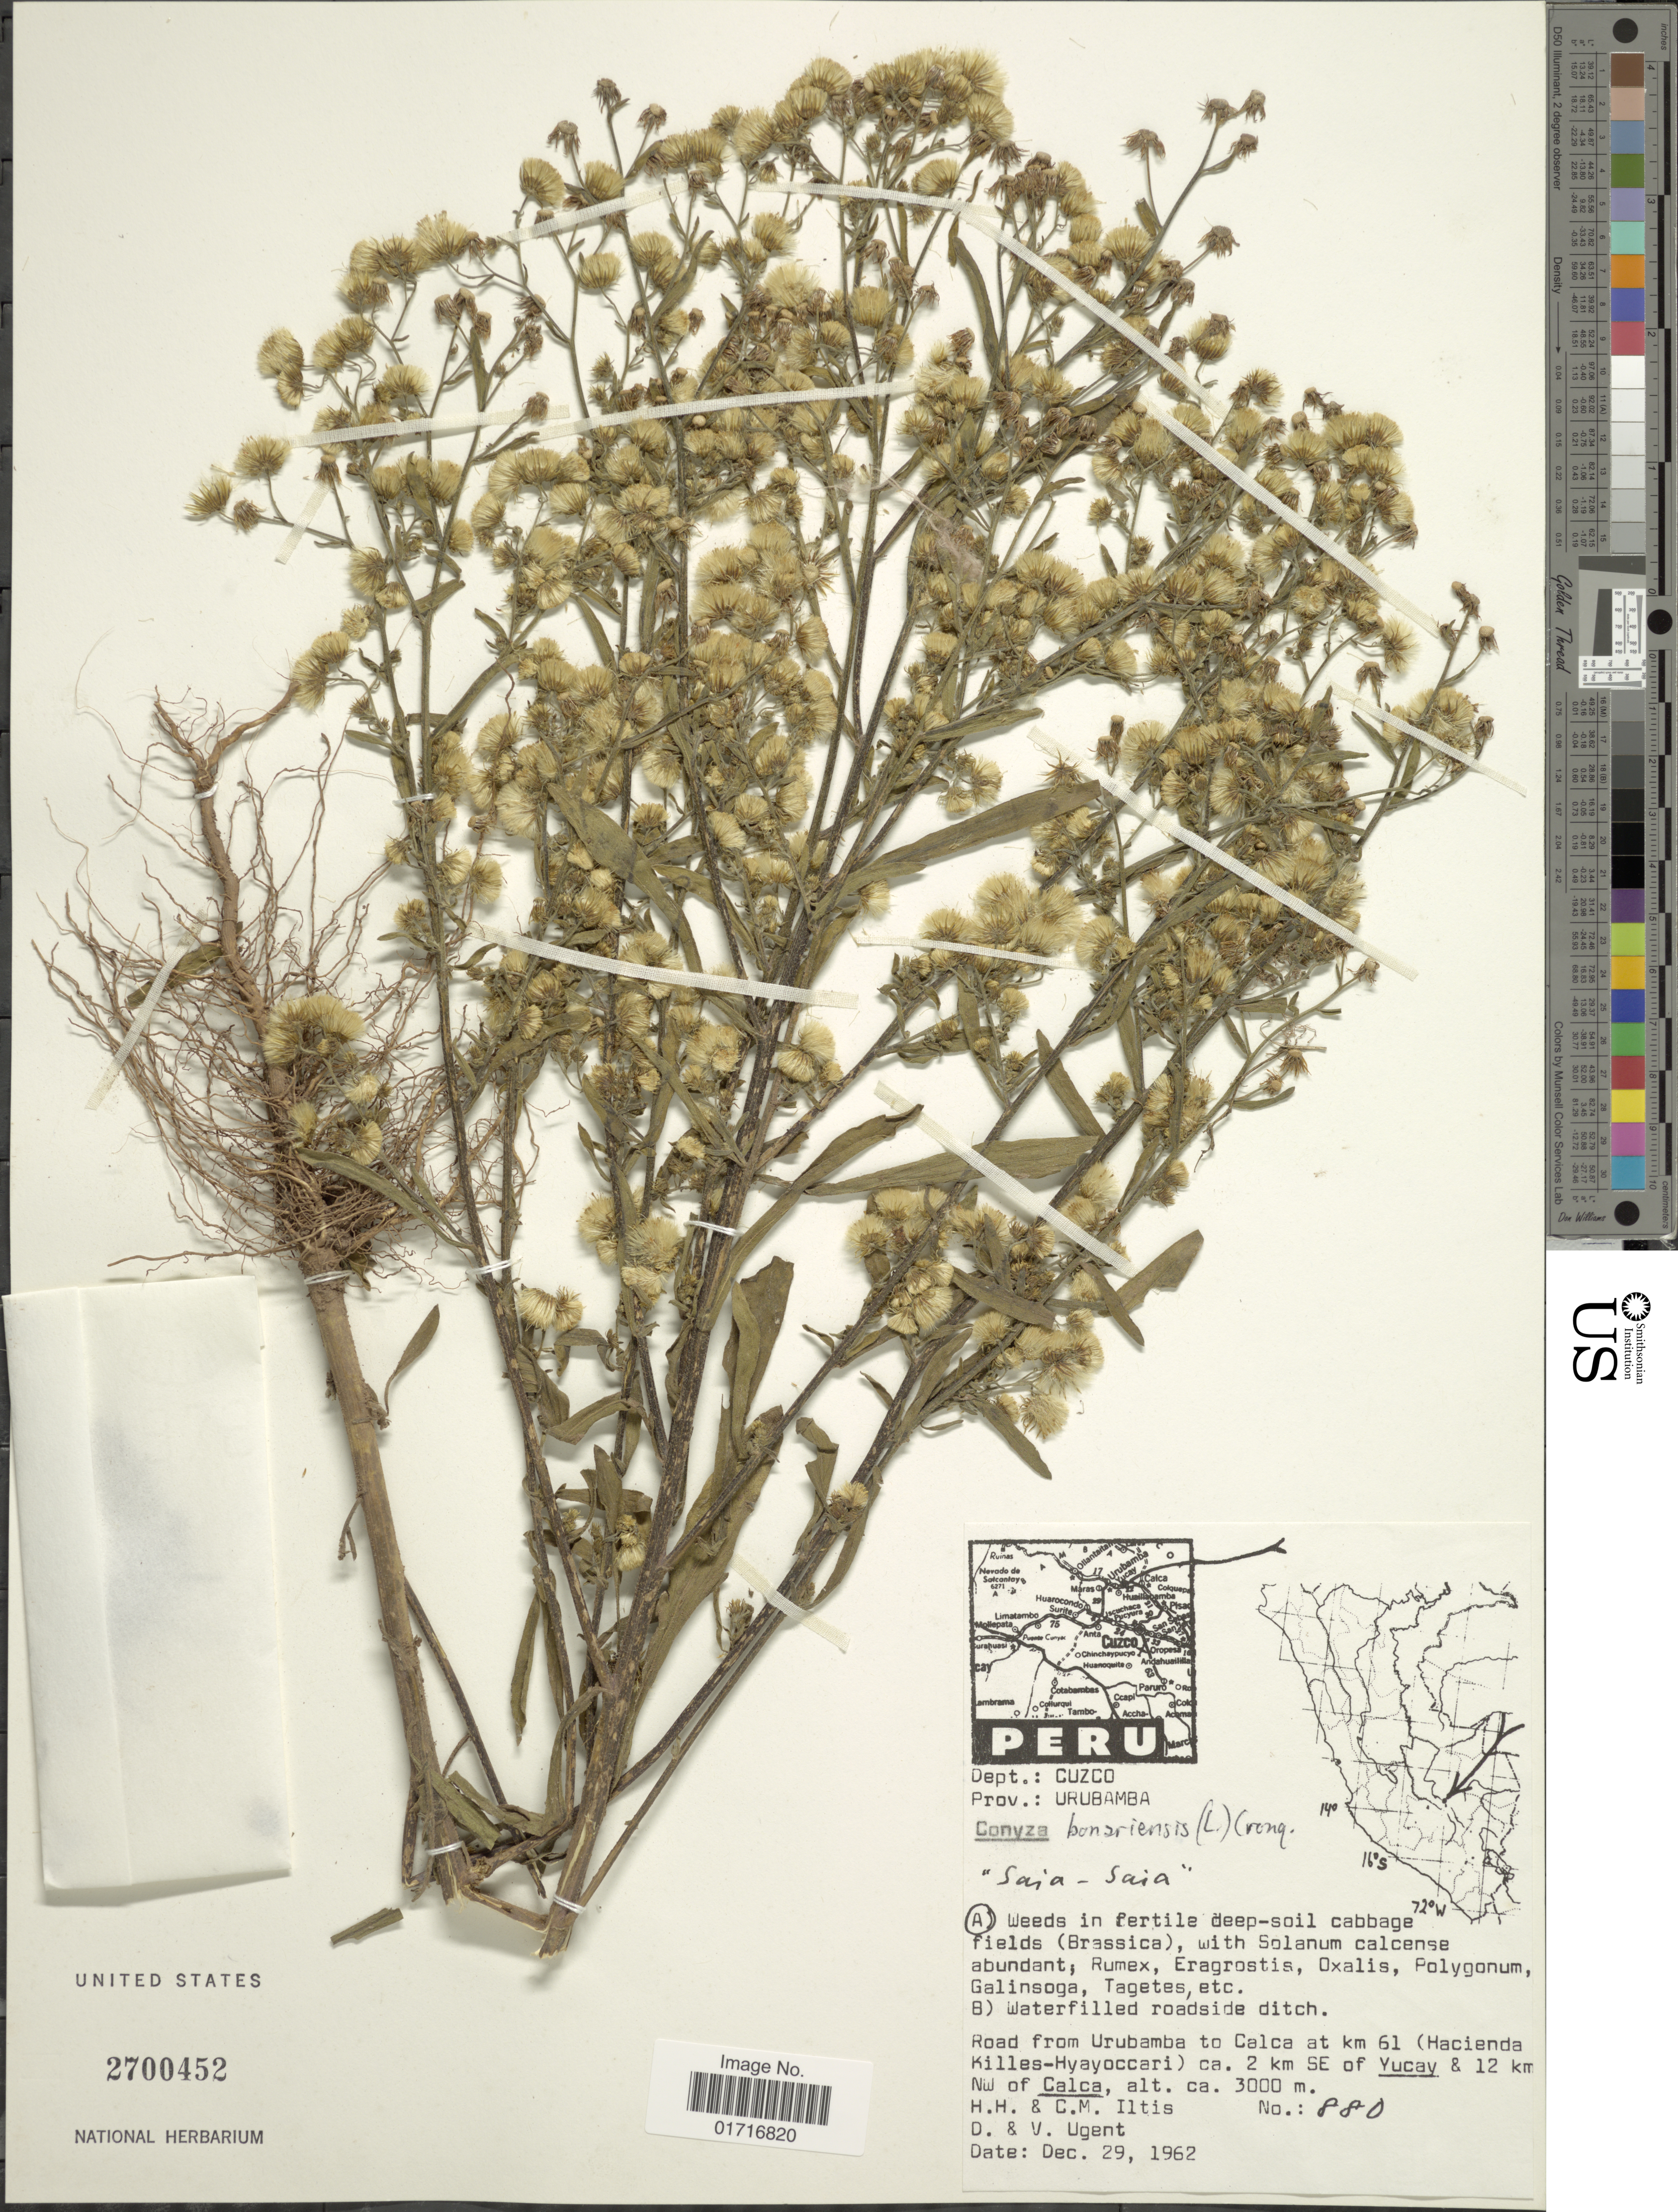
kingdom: Plantae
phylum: Tracheophyta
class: Magnoliopsida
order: Asterales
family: Asteraceae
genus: Conyza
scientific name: Conyza bonariensis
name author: (L.) Cronq.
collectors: H. H. Iltis, C. M Iltis, D. Ugent & V. Ugent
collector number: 880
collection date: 1962-12-29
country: Peru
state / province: Cusco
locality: Dept.: Cuzco, Prov.: Urubamba. Road from Urubamba to Calca at km 61 (Hacienda Killes-Hyayocaccari) ca . 2 km SE of Yucay & 12 km NW of Calca.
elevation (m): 3000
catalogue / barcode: US 2700452